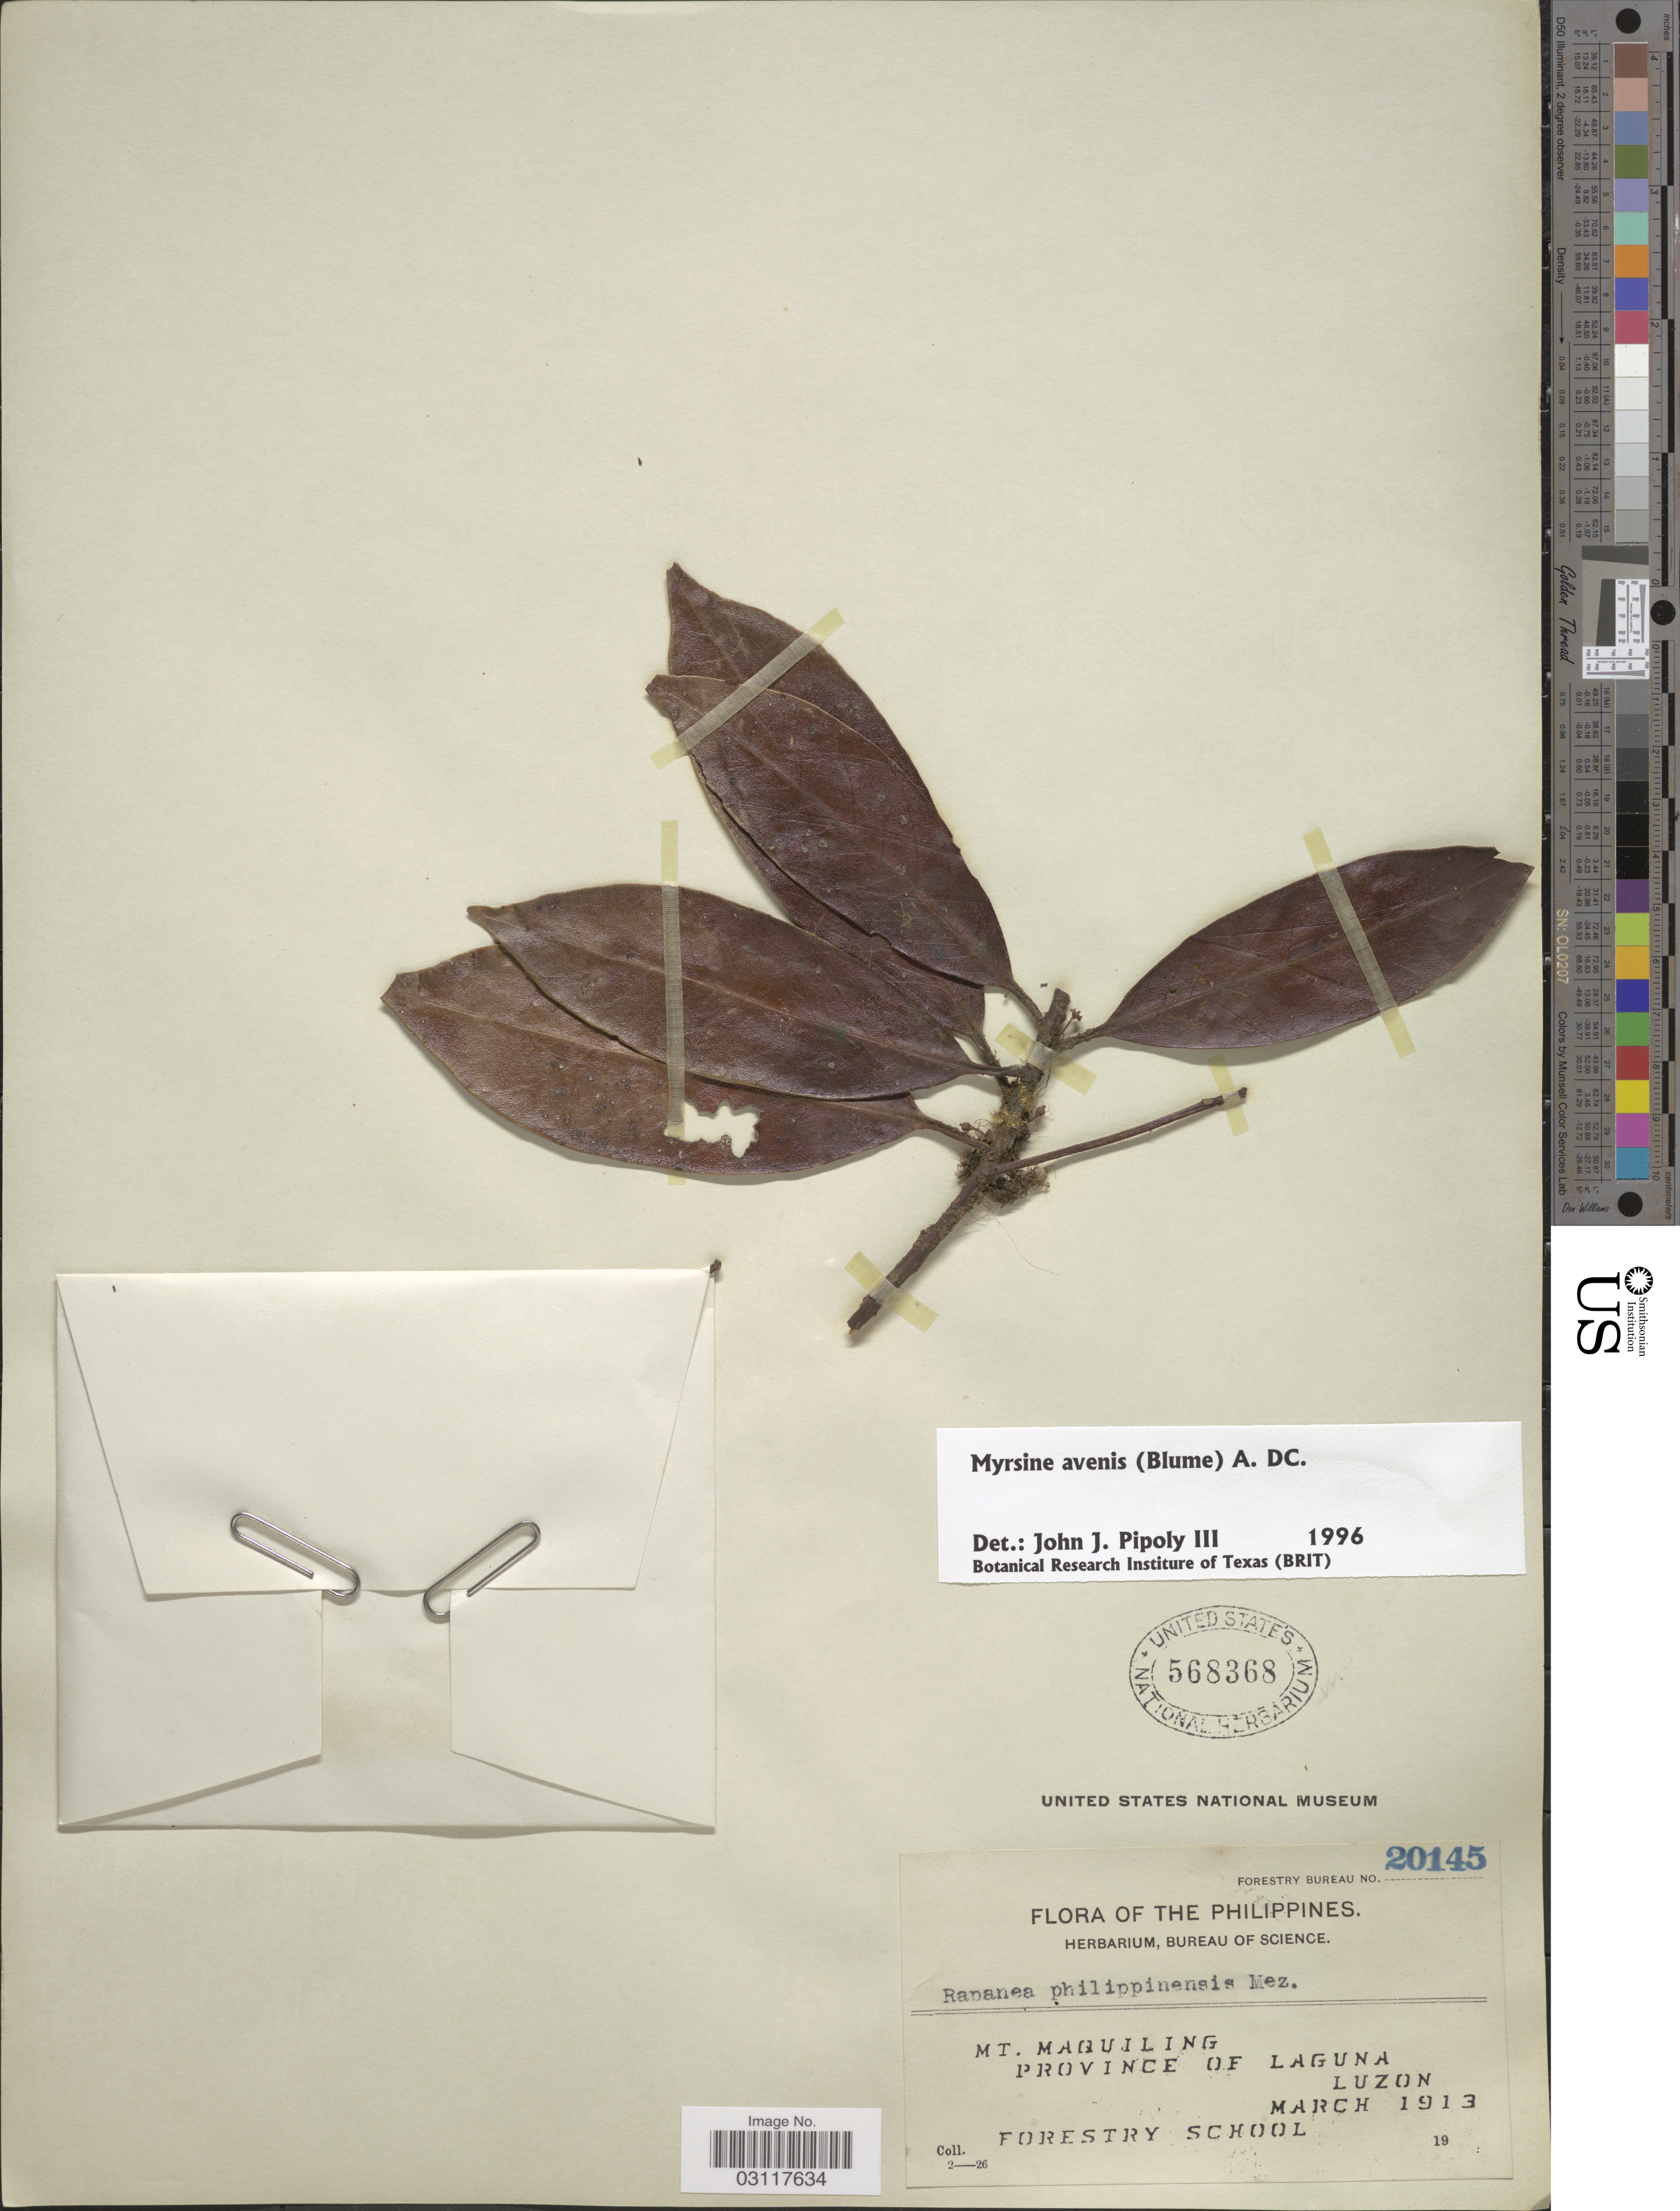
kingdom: Plantae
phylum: Tracheophyta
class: Magnoliopsida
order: Ericales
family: Primulaceae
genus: Myrsine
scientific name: Myrsine avenis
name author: A. DC.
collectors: Forestry School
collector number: Forestry Bureau 20145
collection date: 1913-03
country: Philippines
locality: Mt. Maquiling, Province of Laguna, Luzon.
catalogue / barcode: US 568368